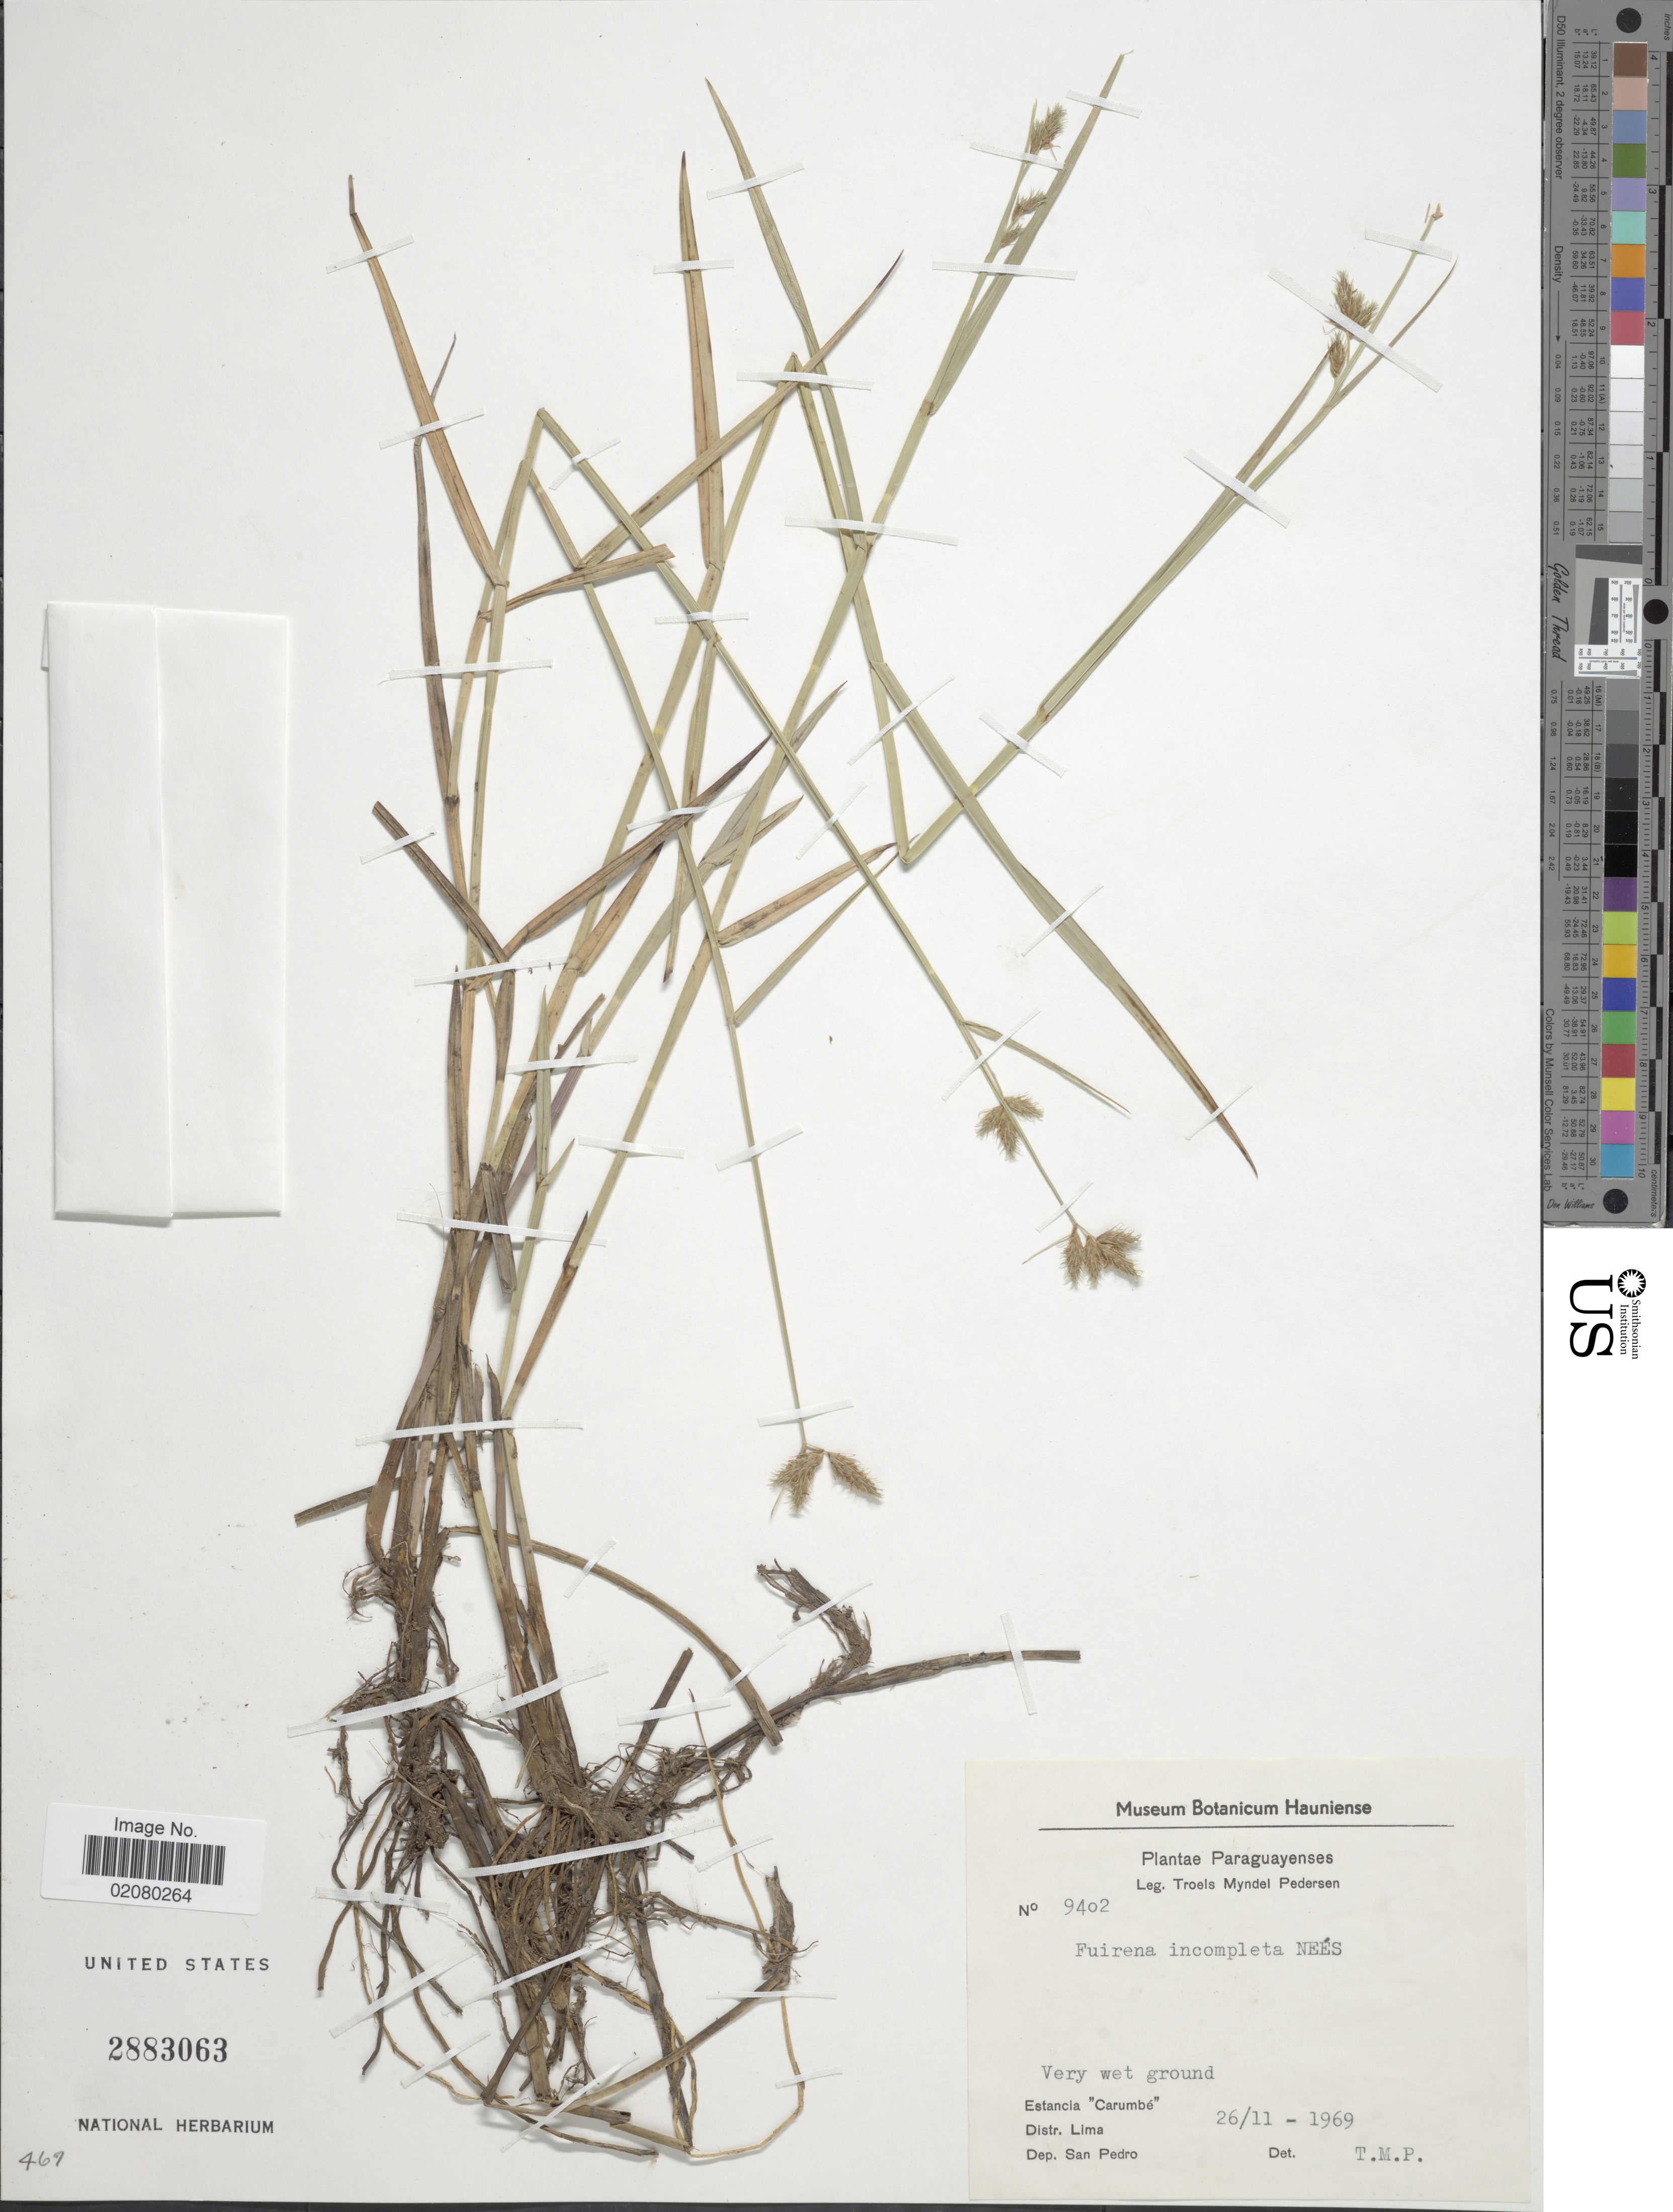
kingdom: Plantae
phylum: Tracheophyta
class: Liliopsida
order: Poales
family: Cyperaceae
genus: Fuirena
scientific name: Fuirena incompleta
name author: Nees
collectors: T. Pederson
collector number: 9402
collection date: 1969-11-26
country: Paraguay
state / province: San Pedro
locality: Estancia "Carumbe". Distr. Lima. Dep. San Pedro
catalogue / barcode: US 2883063